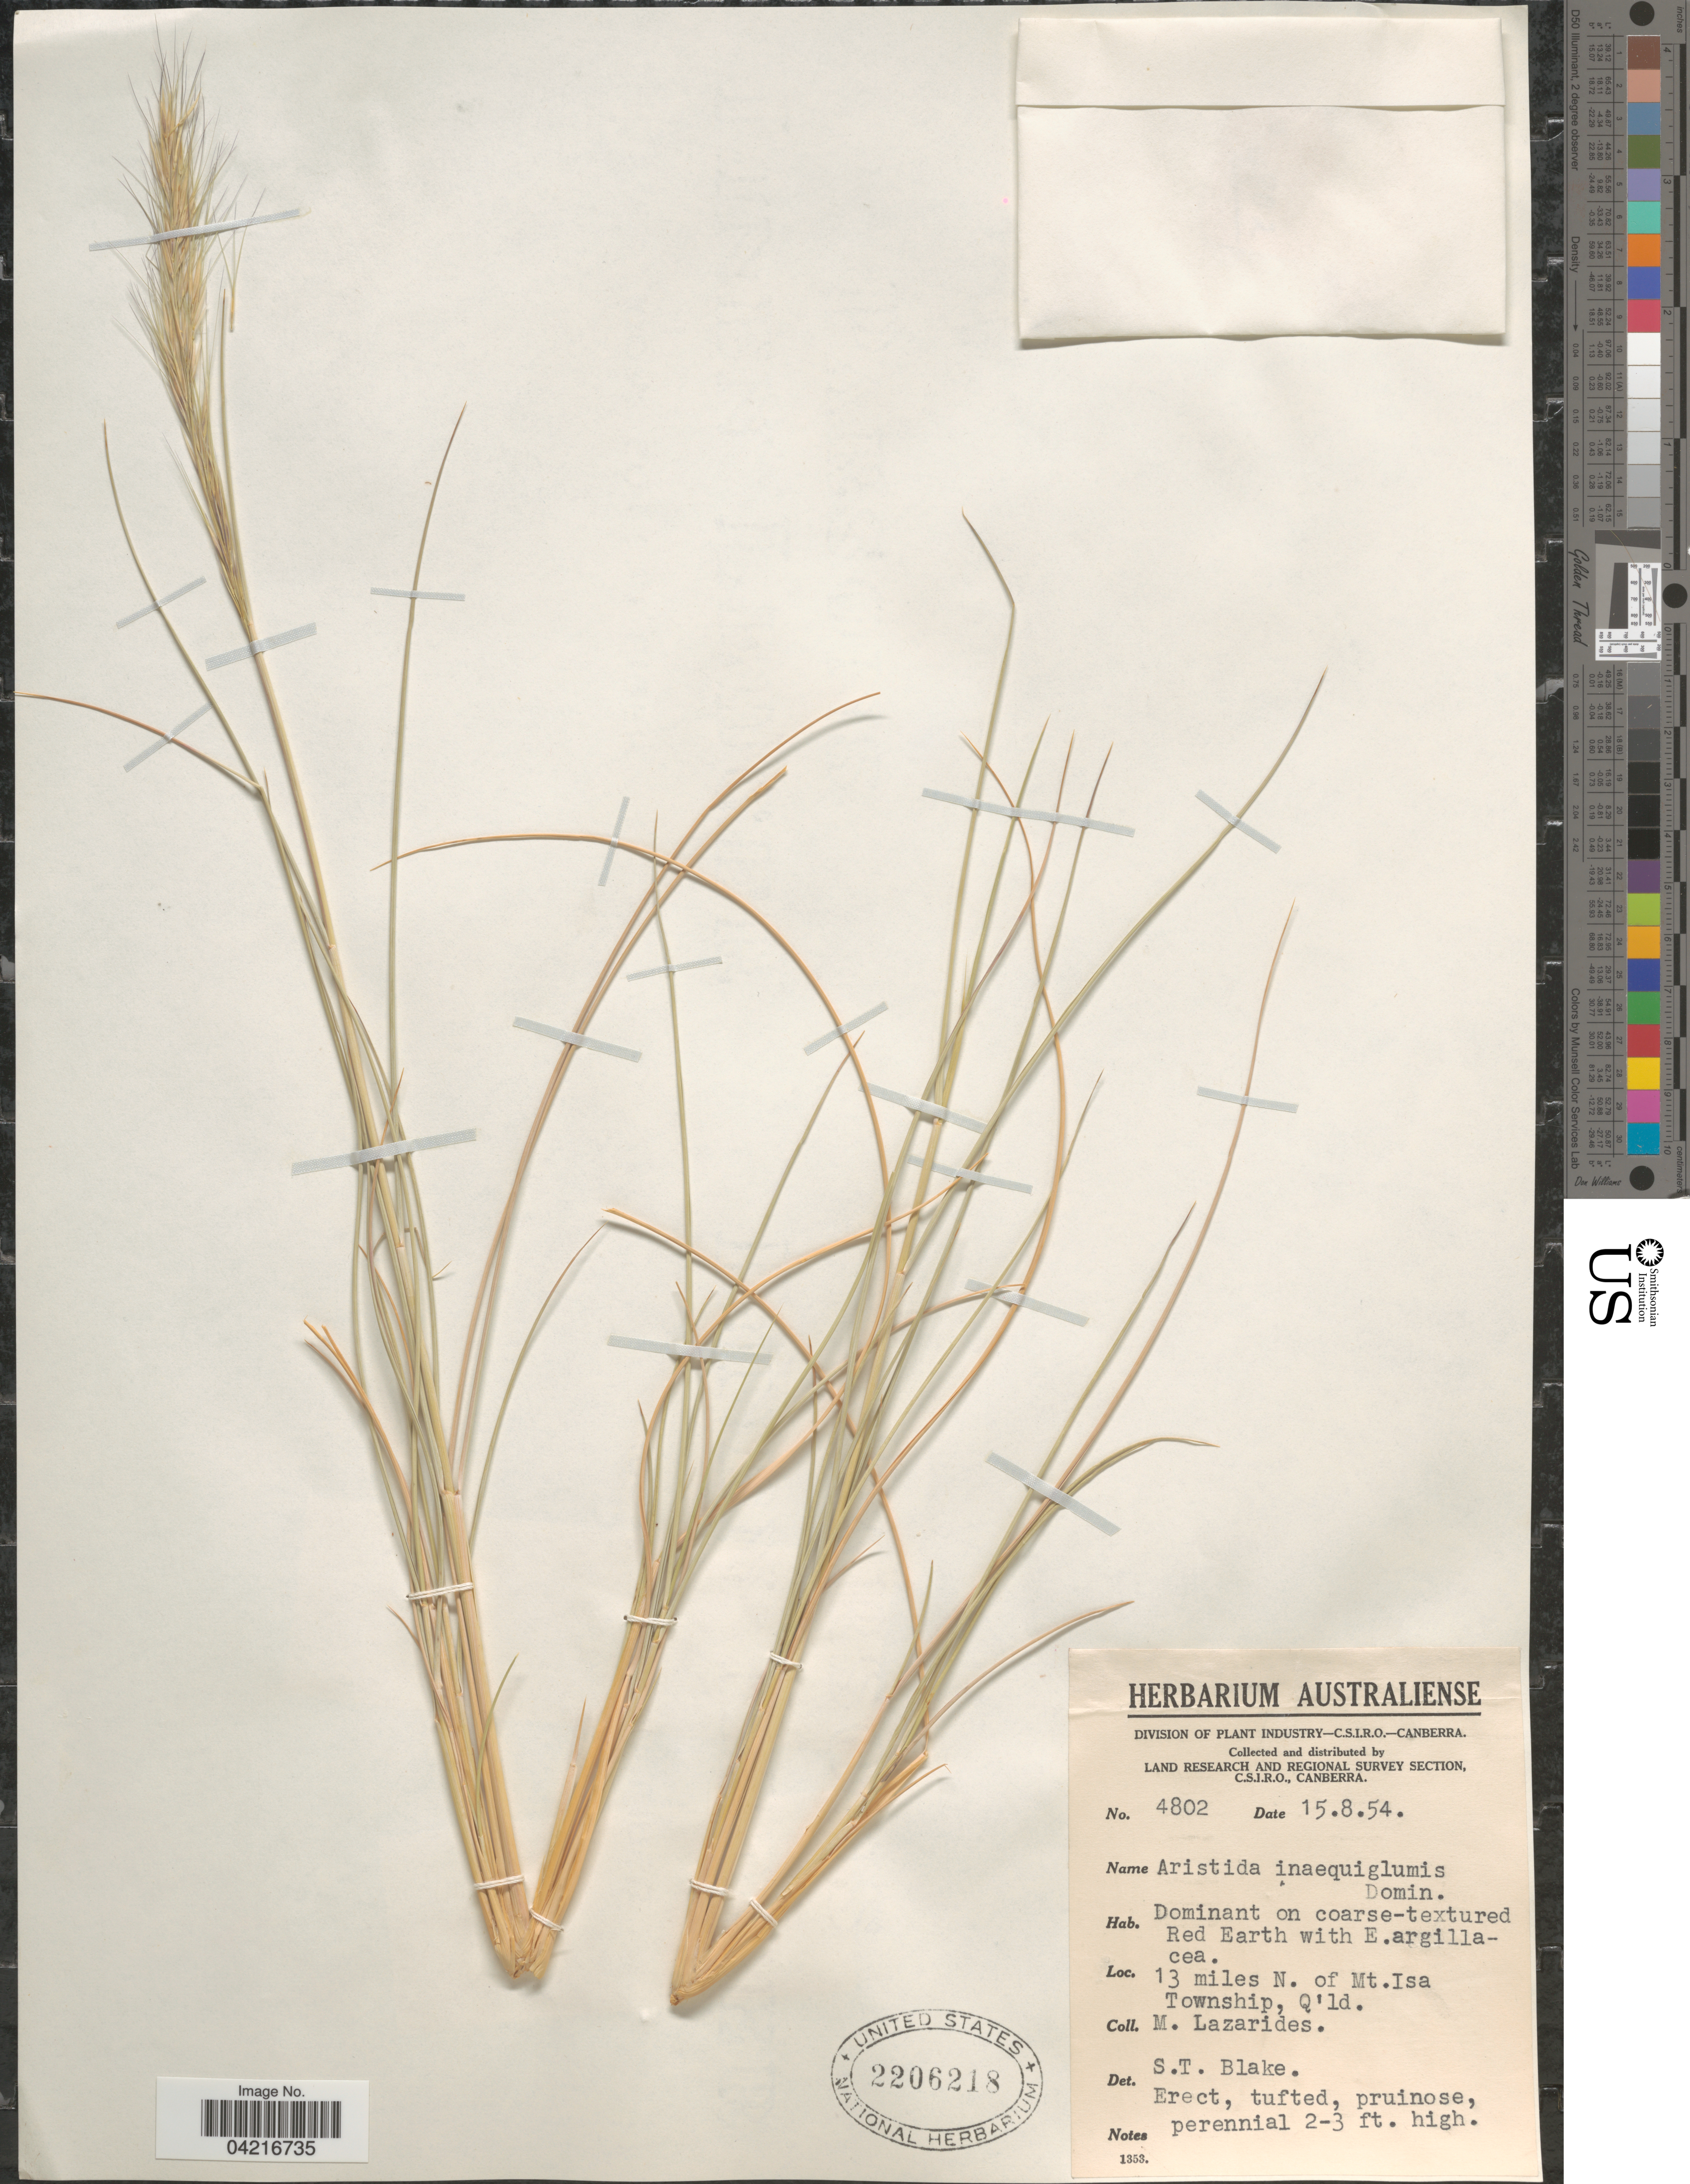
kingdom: Plantae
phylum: Tracheophyta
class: Liliopsida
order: Poales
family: Poaceae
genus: Aristida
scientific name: Aristida inaequiglumis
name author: Domin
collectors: M. Lazarides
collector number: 4802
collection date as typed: Transcribed d/m/y: 15/8/54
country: Australia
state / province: Queensland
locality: Land Research and Regional Survey Section, C.S.I.R.O. Dominant on coarse-textured Red Earth. 13 miles N. of Mt. Isa Township, Q'ld.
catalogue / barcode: US 2206218